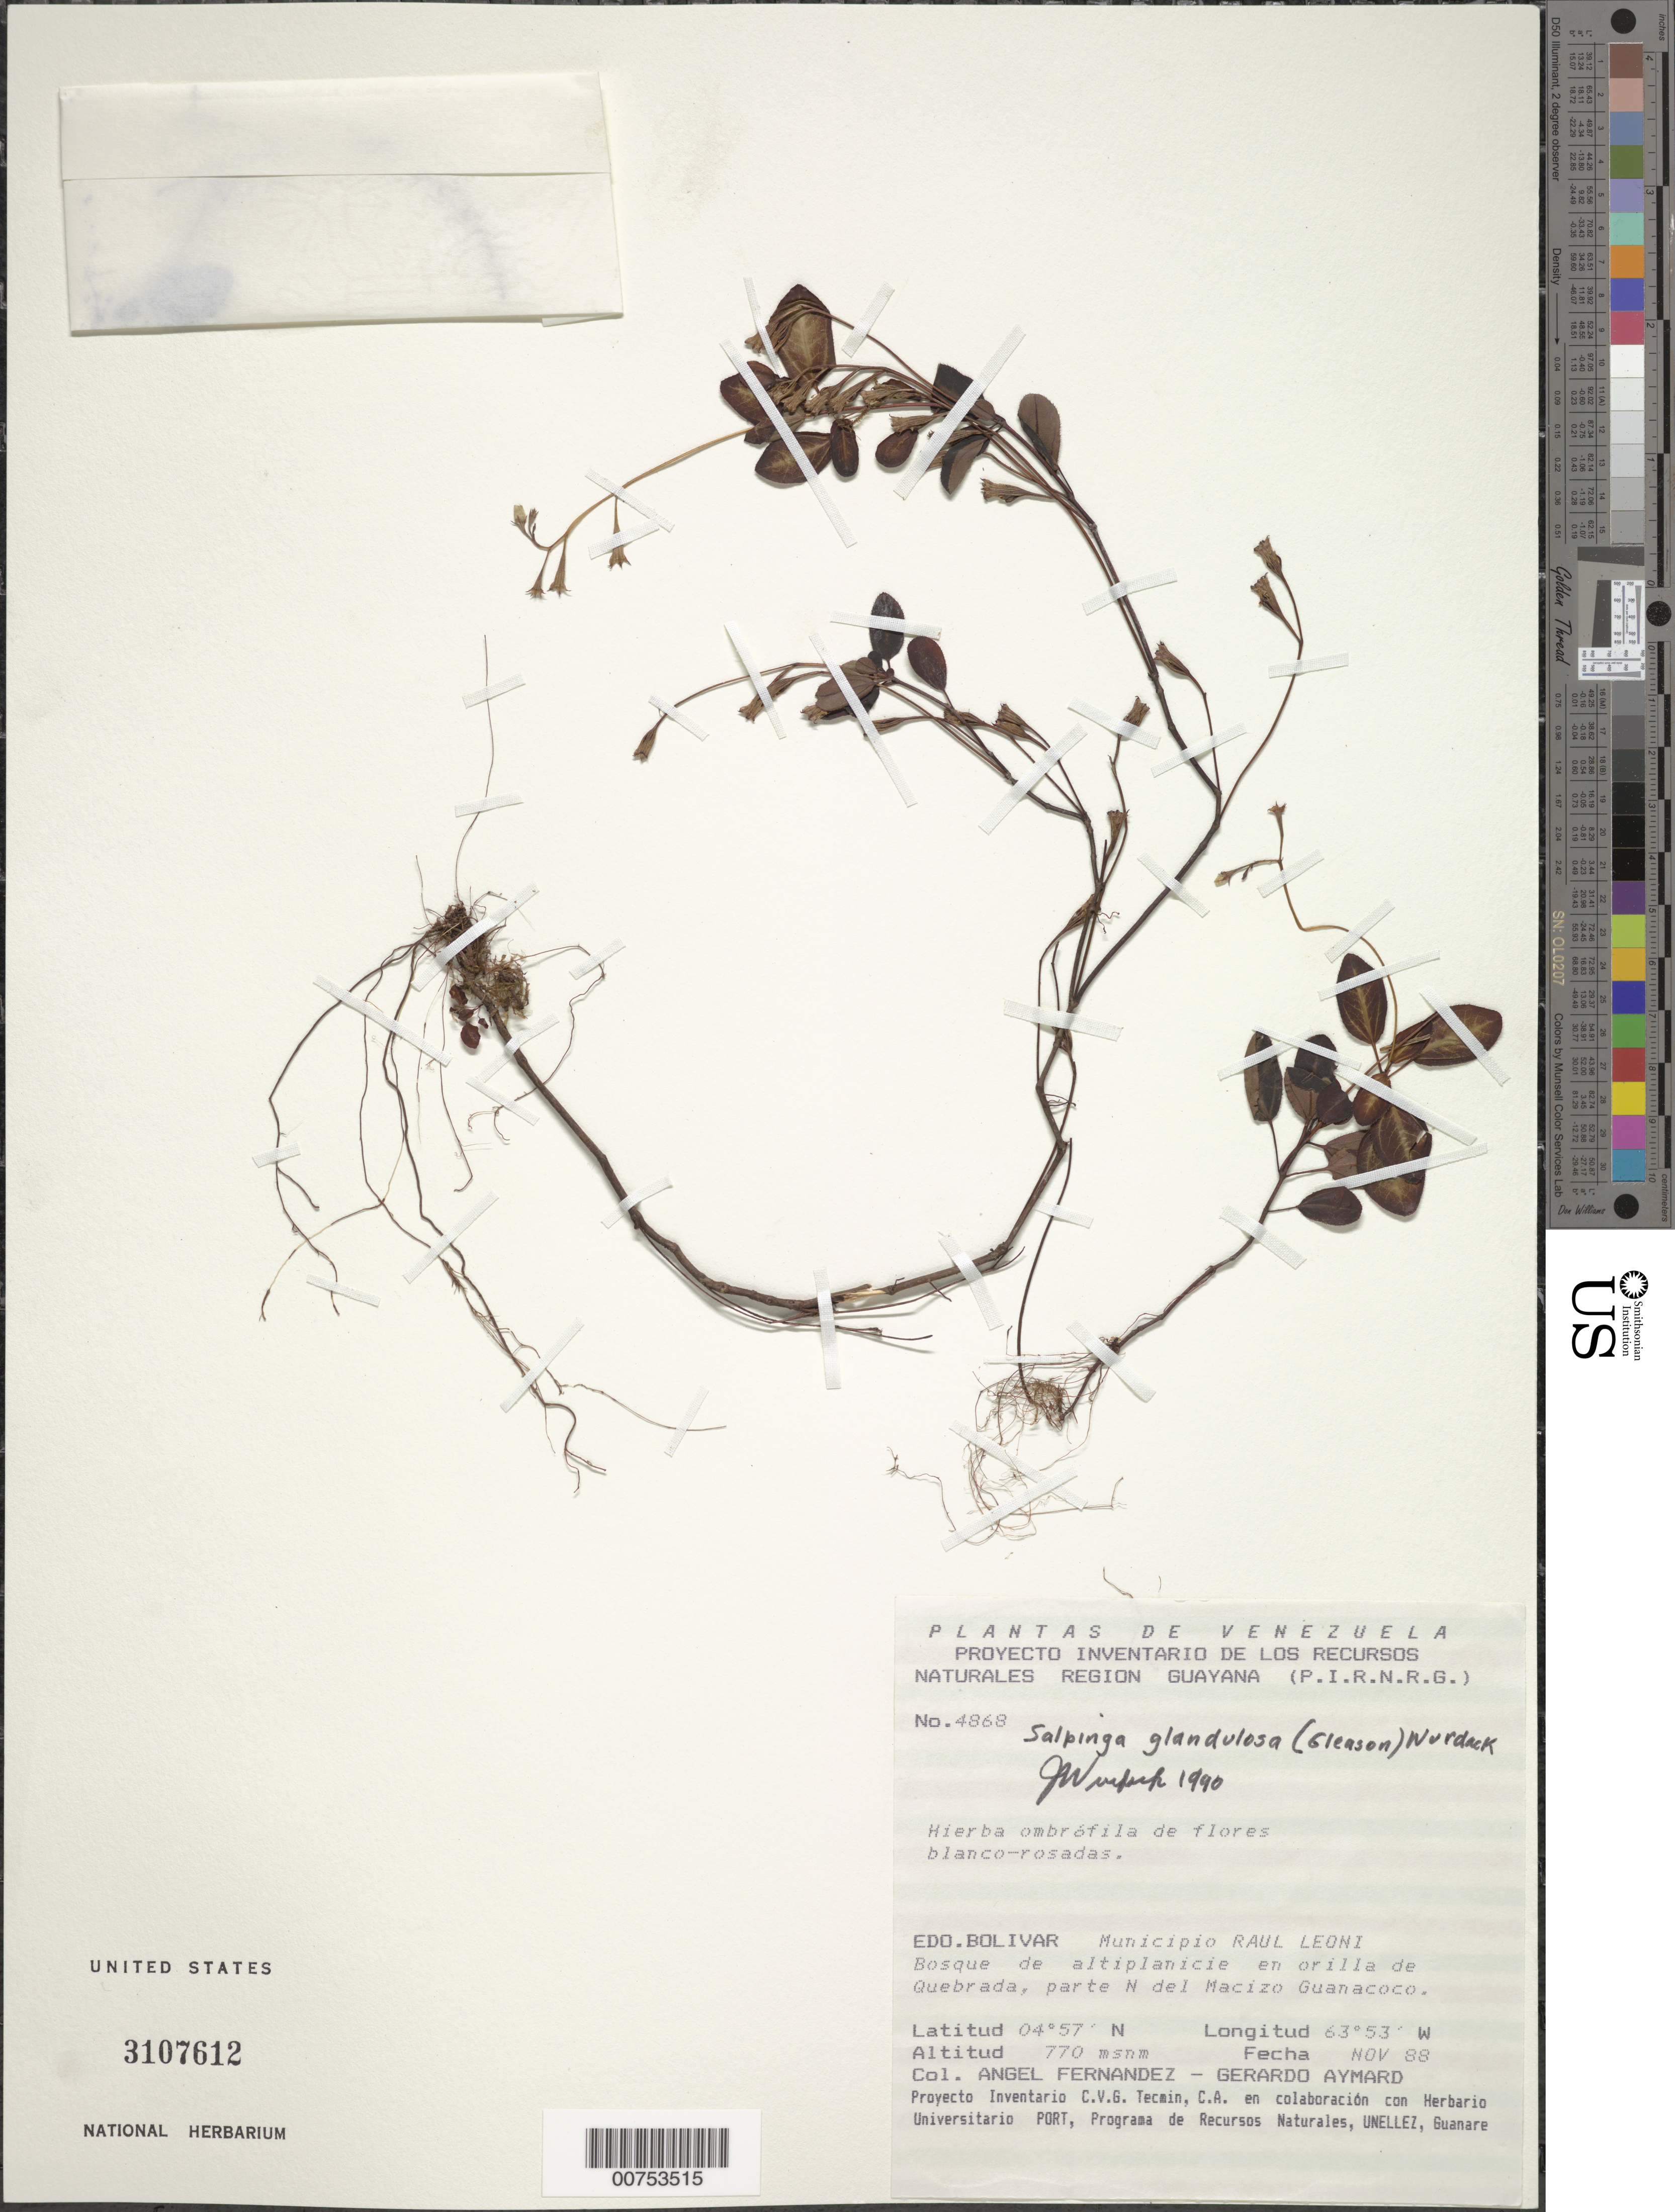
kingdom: Plantae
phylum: Tracheophyta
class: Magnoliopsida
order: Myrtales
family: Melastomataceae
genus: Salpinga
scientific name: Salpinga glandulosa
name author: (Gleason) Wurdack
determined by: Wurdack, John J., (US), US (UNITED STATES)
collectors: A. Fernández & G. A. Aymard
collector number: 4868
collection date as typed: Nov-88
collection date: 1988-11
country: Venezuela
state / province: Bolívar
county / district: Angostura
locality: Mun. Raúl Leoni [=Angostura], N del Macizo Guanacoco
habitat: High plateau forest in gorge border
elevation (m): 770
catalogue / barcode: US 3107612